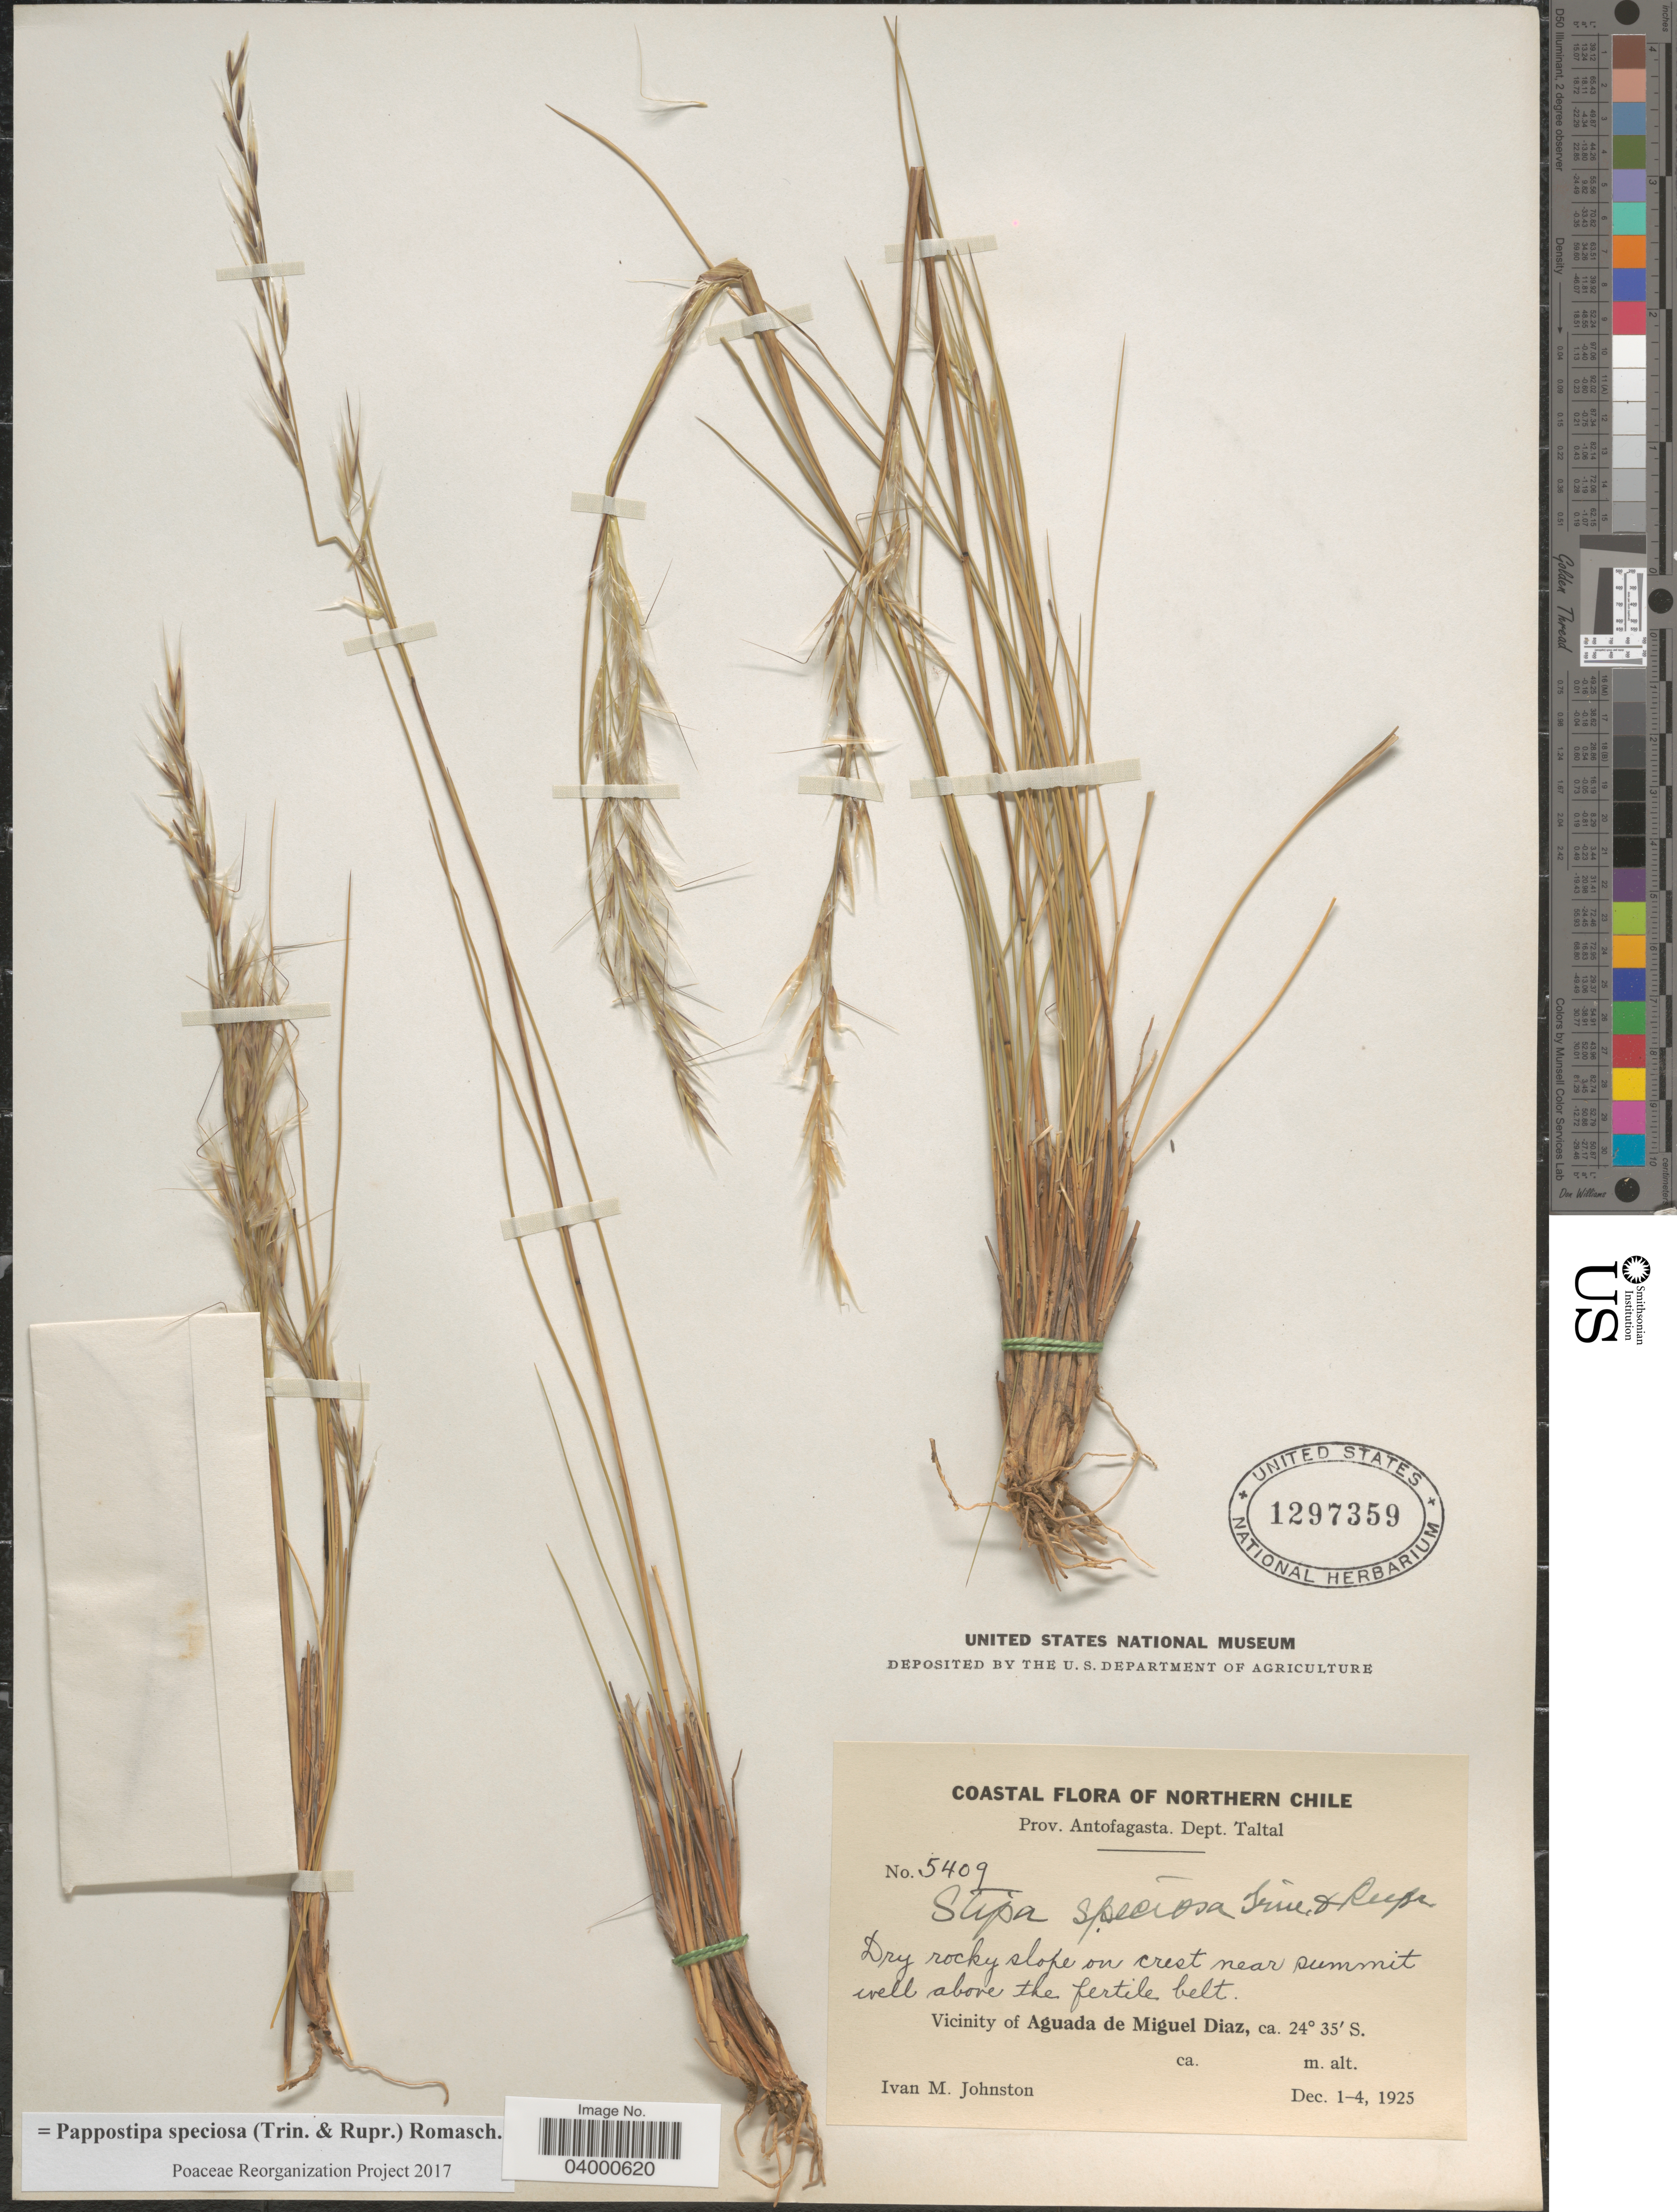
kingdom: Plantae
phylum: Tracheophyta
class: Liliopsida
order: Poales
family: Poaceae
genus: Pappostipa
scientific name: Pappostipa speciosa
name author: (Trin. & Rupr.) Romasch.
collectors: I.M. Johnston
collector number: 5409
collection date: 1925-12-01/1925-12-04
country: Chile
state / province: Antofagasta (II)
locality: Coastal of Northern Chile. Dept. Taltal. Dry rocky slope on crest near summit wel above the fertile belt. Vicinity of Aguada de Miguel Diaz.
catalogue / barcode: US 1297359